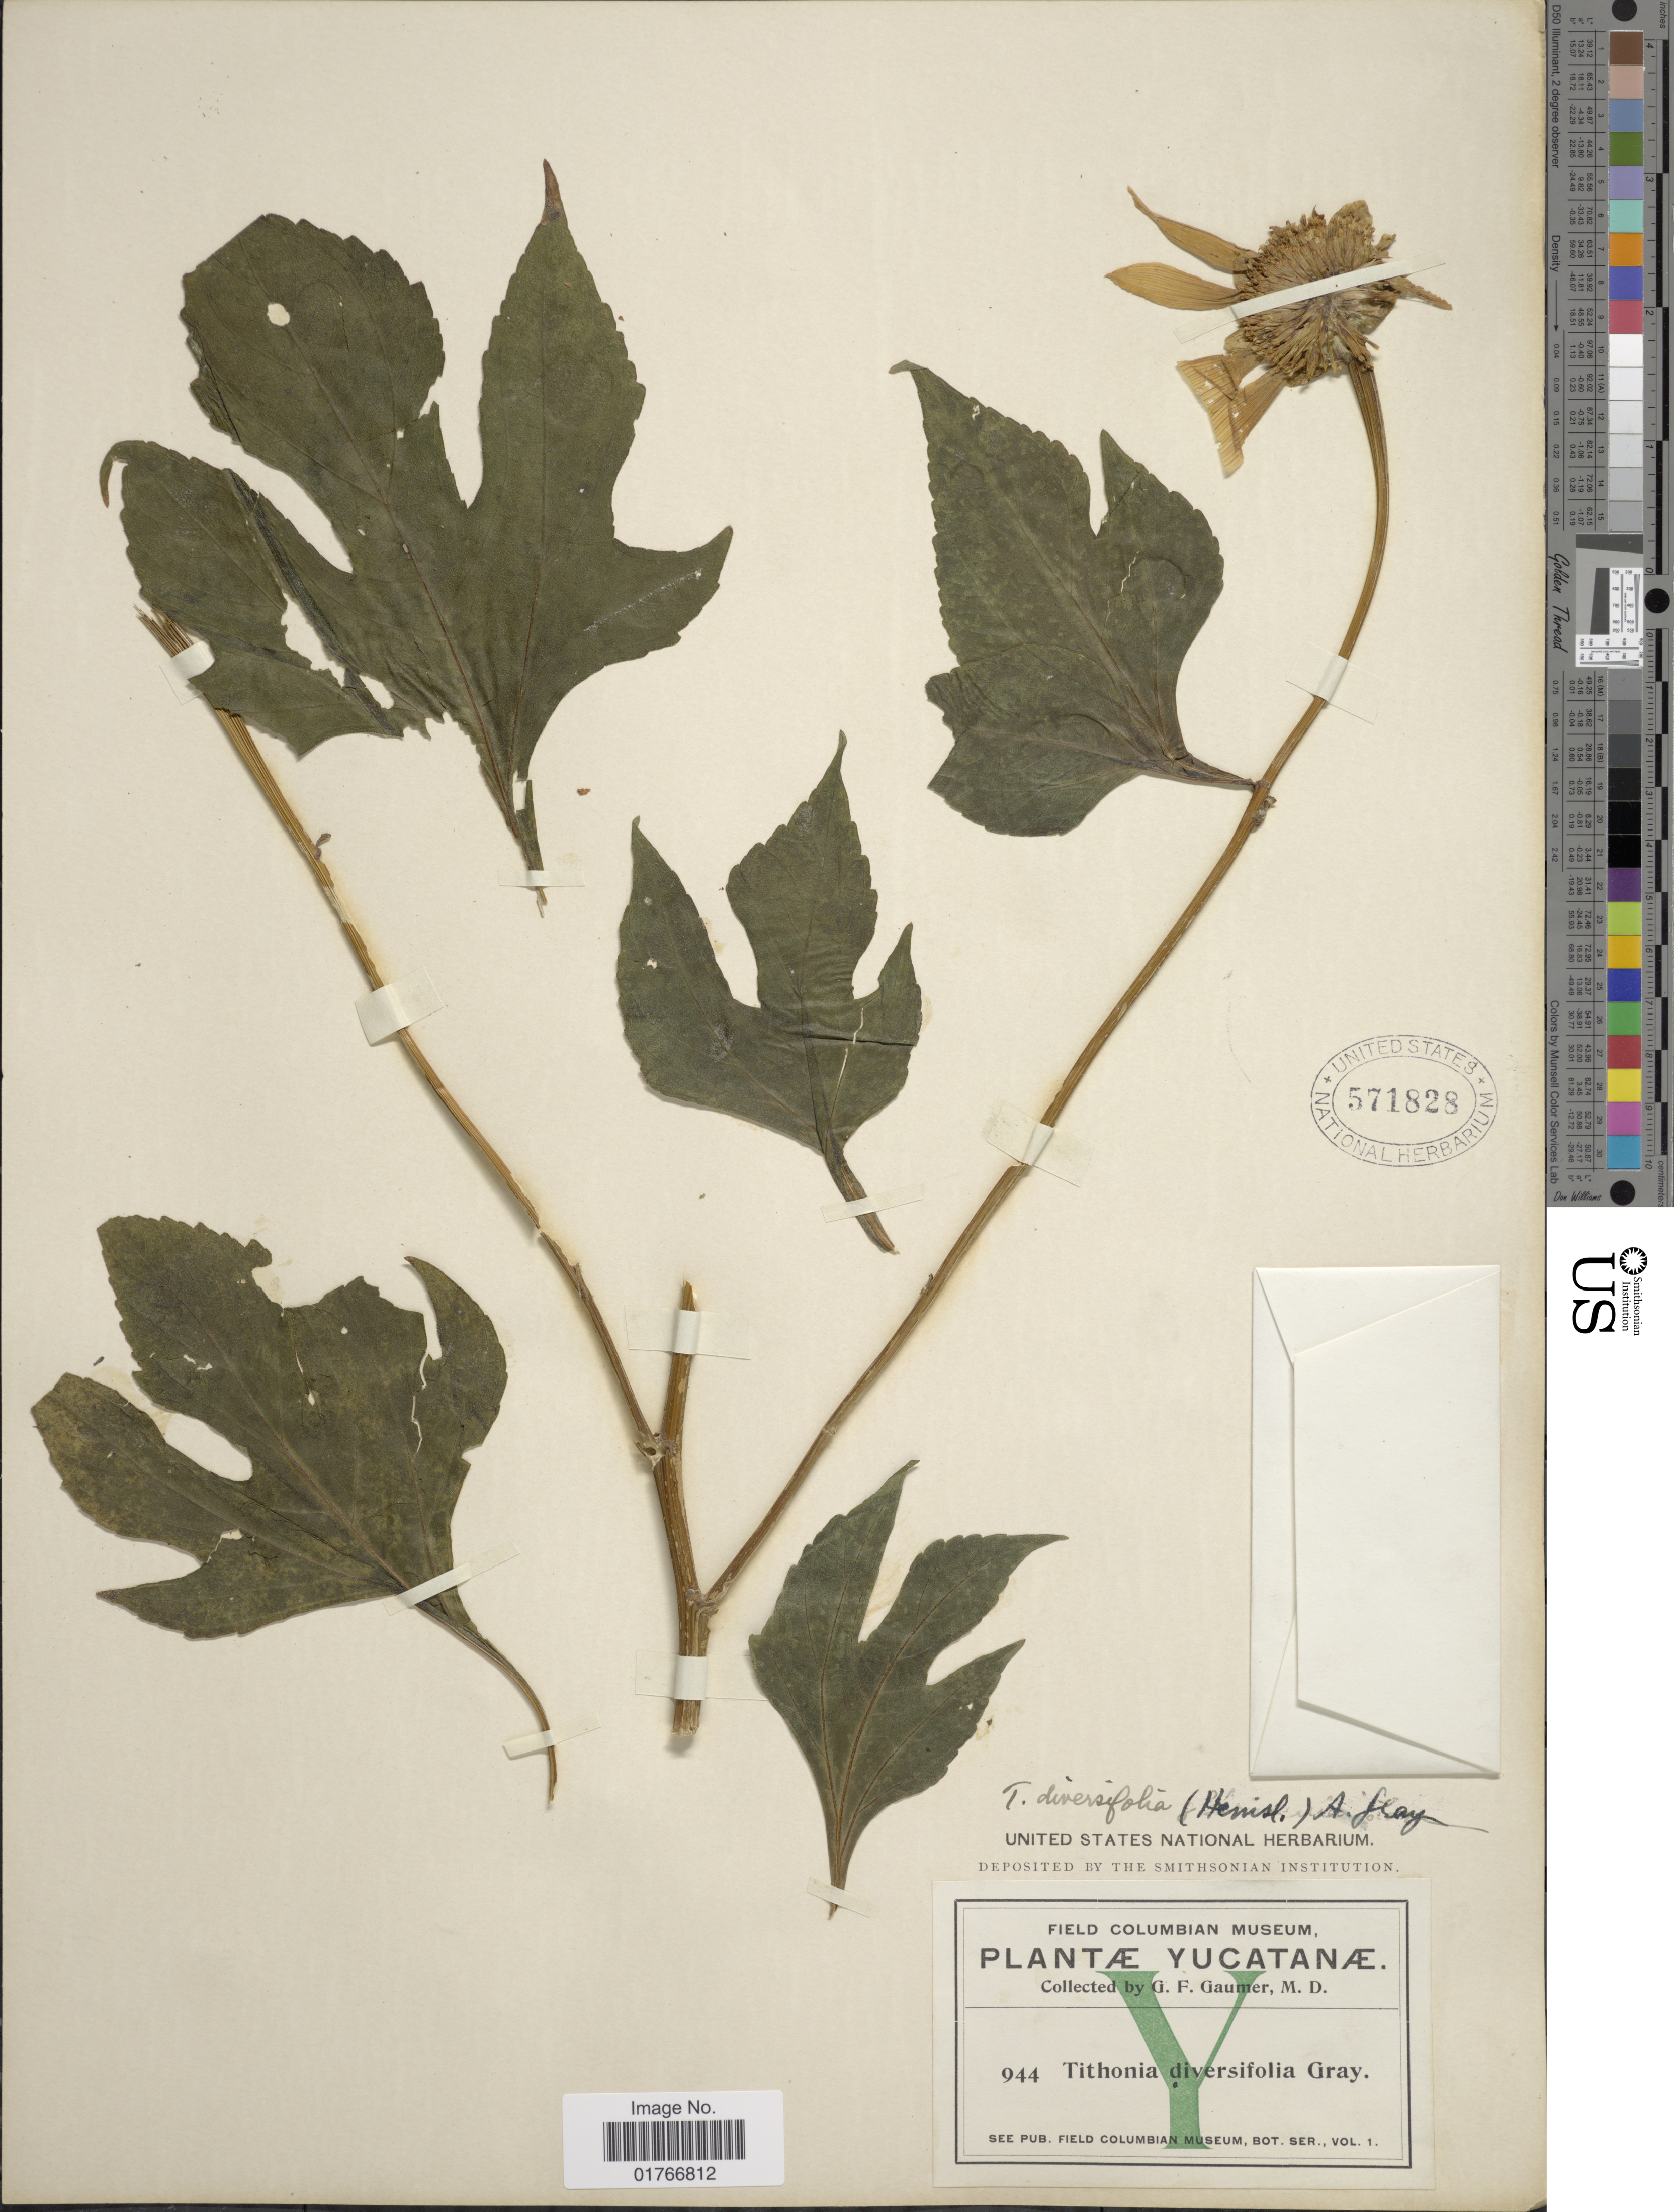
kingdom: Plantae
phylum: Tracheophyta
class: Magnoliopsida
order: Asterales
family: Asteraceae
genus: Tithonia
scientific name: Tithonia diversifolia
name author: (Hemsl.) A. Gray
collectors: G. F. Gaumer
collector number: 944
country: Mexico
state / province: Yucatán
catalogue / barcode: US 571828